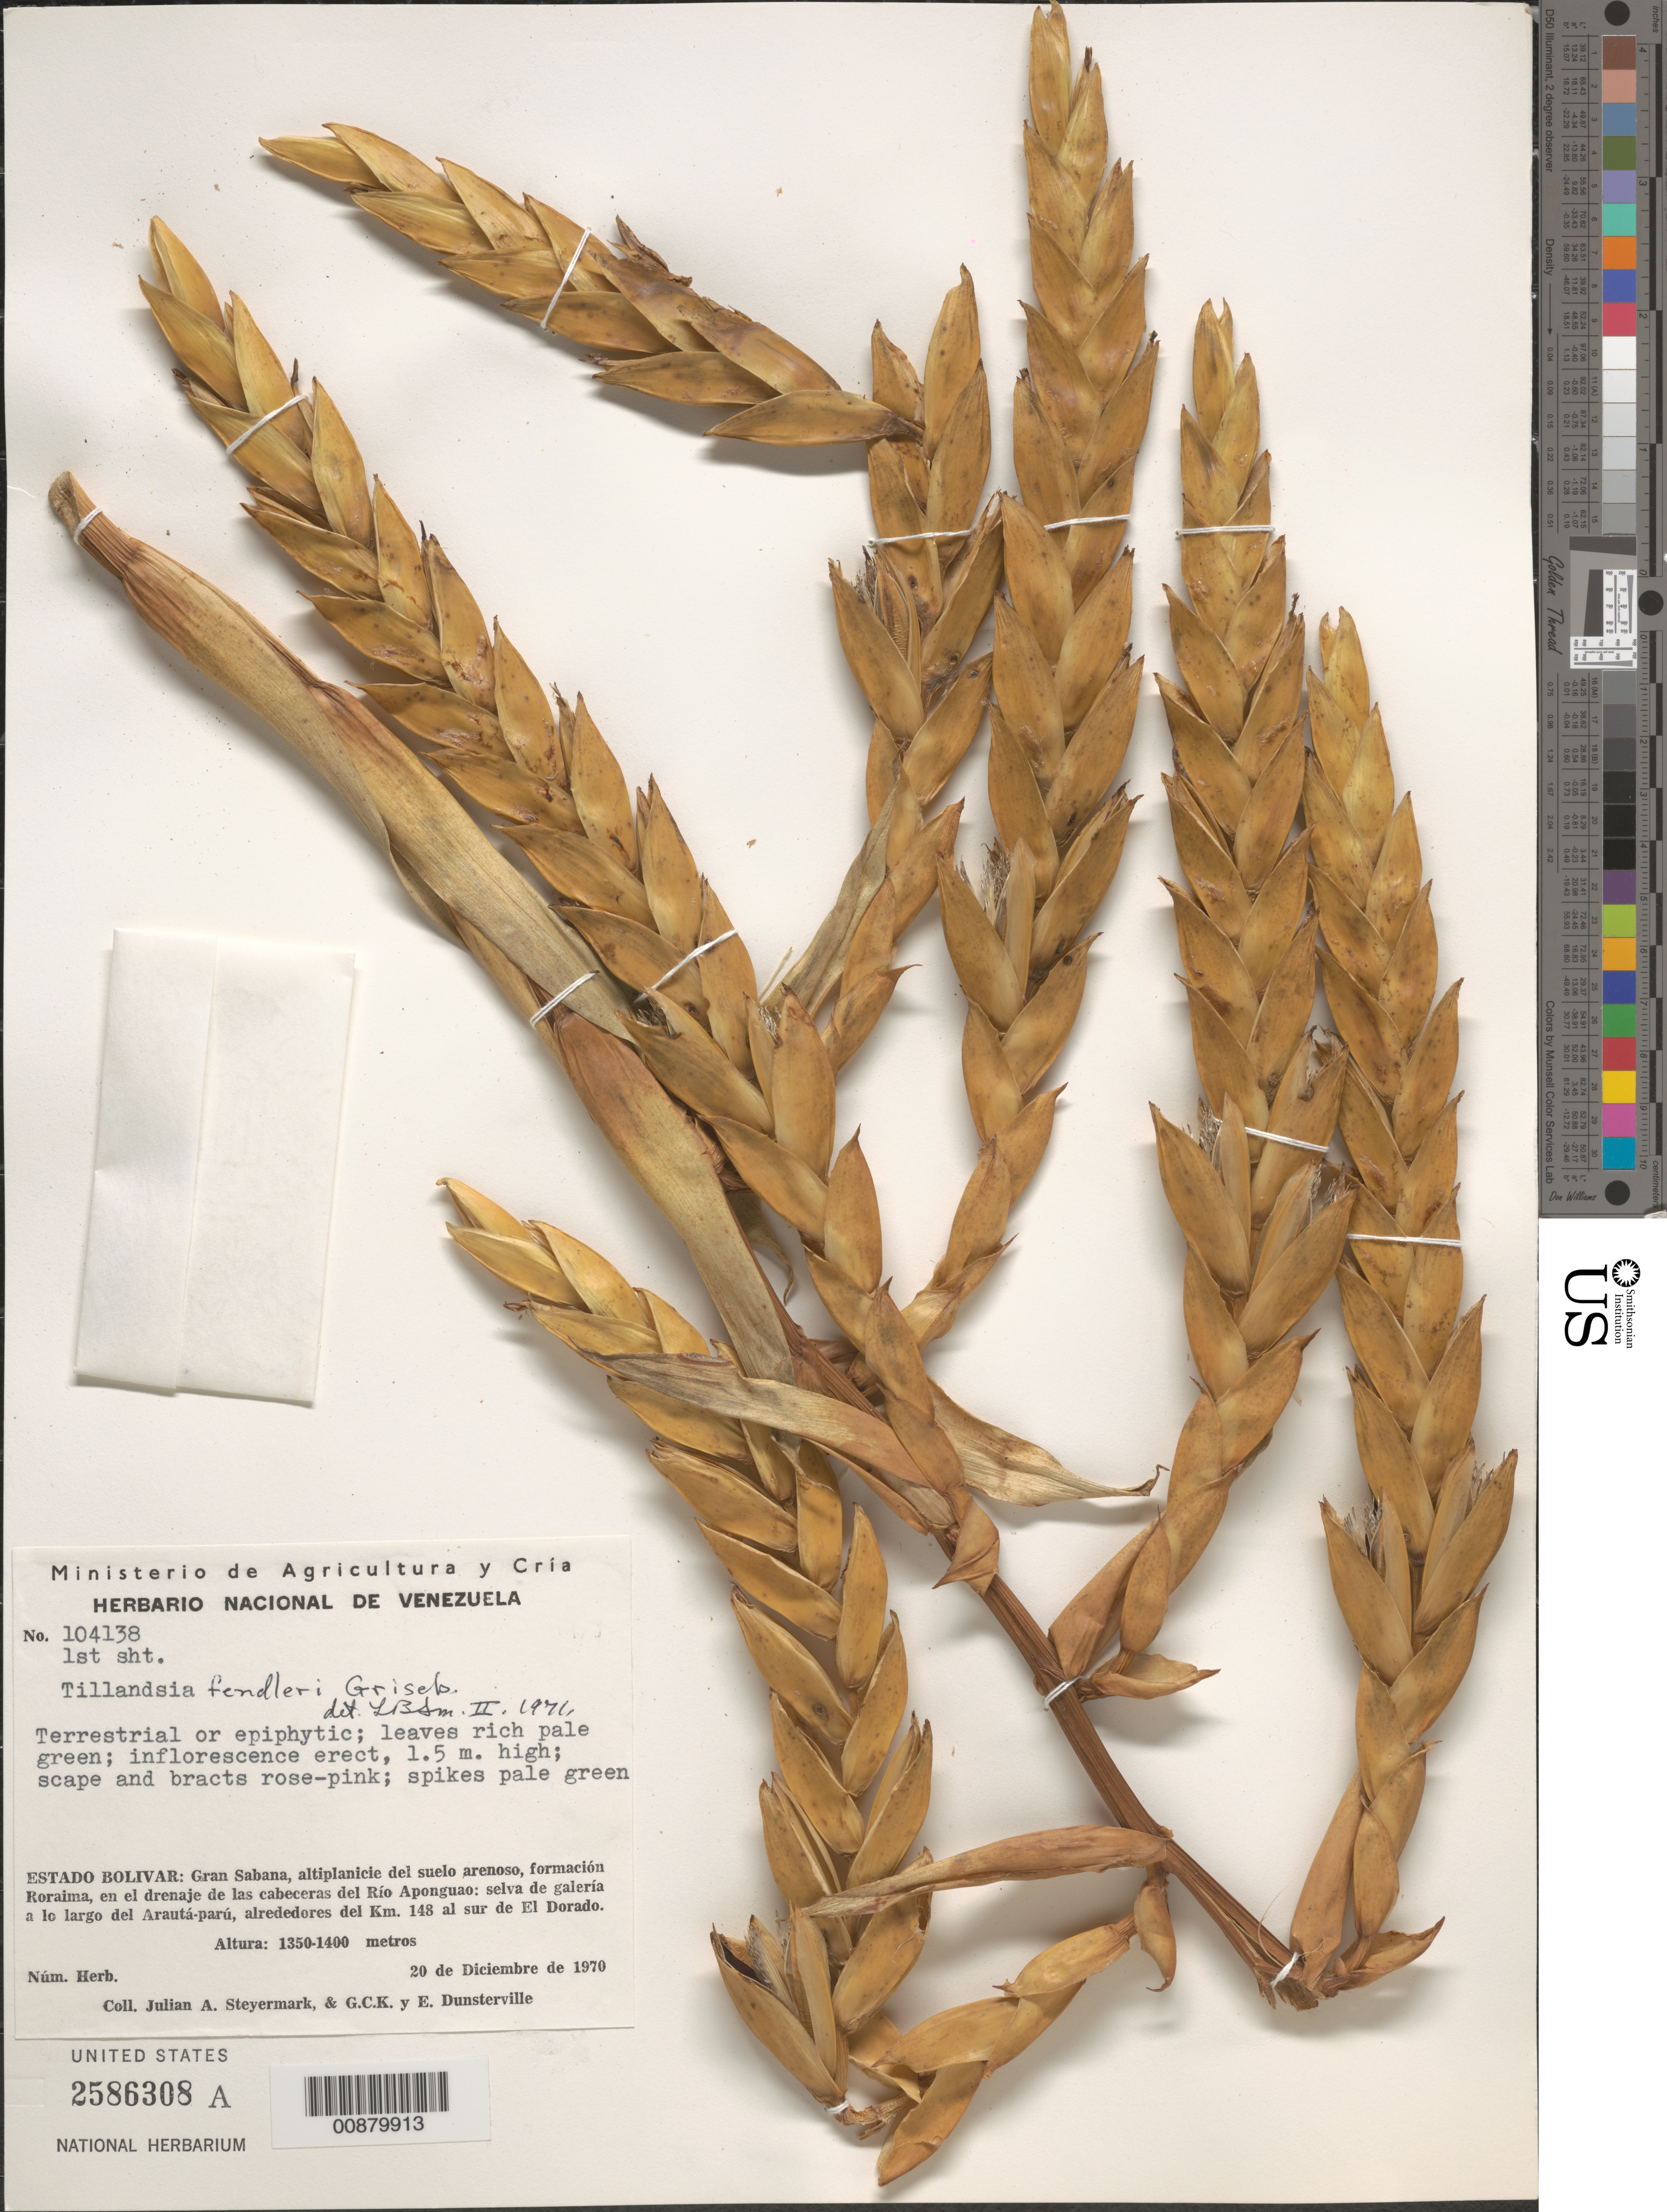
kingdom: Plantae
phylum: Tracheophyta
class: Liliopsida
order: Poales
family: Bromeliaceae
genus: Tillandsia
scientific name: Tillandsia fendleri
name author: Griseb.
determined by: Smith, Lyman B., (US), NMNH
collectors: J. Steyermark, G. C. K. Dunsterville & E. Dunsterville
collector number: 104138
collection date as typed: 20-Dec-70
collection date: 1970-12-20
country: Venezuela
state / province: Bolívar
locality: Gran Sabana, formacion Roraima, Río Aponguao; a lo largo del Arautá-parú, alrededores del km 148 al sur de El Dorado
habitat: Altiplanicie del suelo arenoso; selva de galeria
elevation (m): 1350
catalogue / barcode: US 2586308A